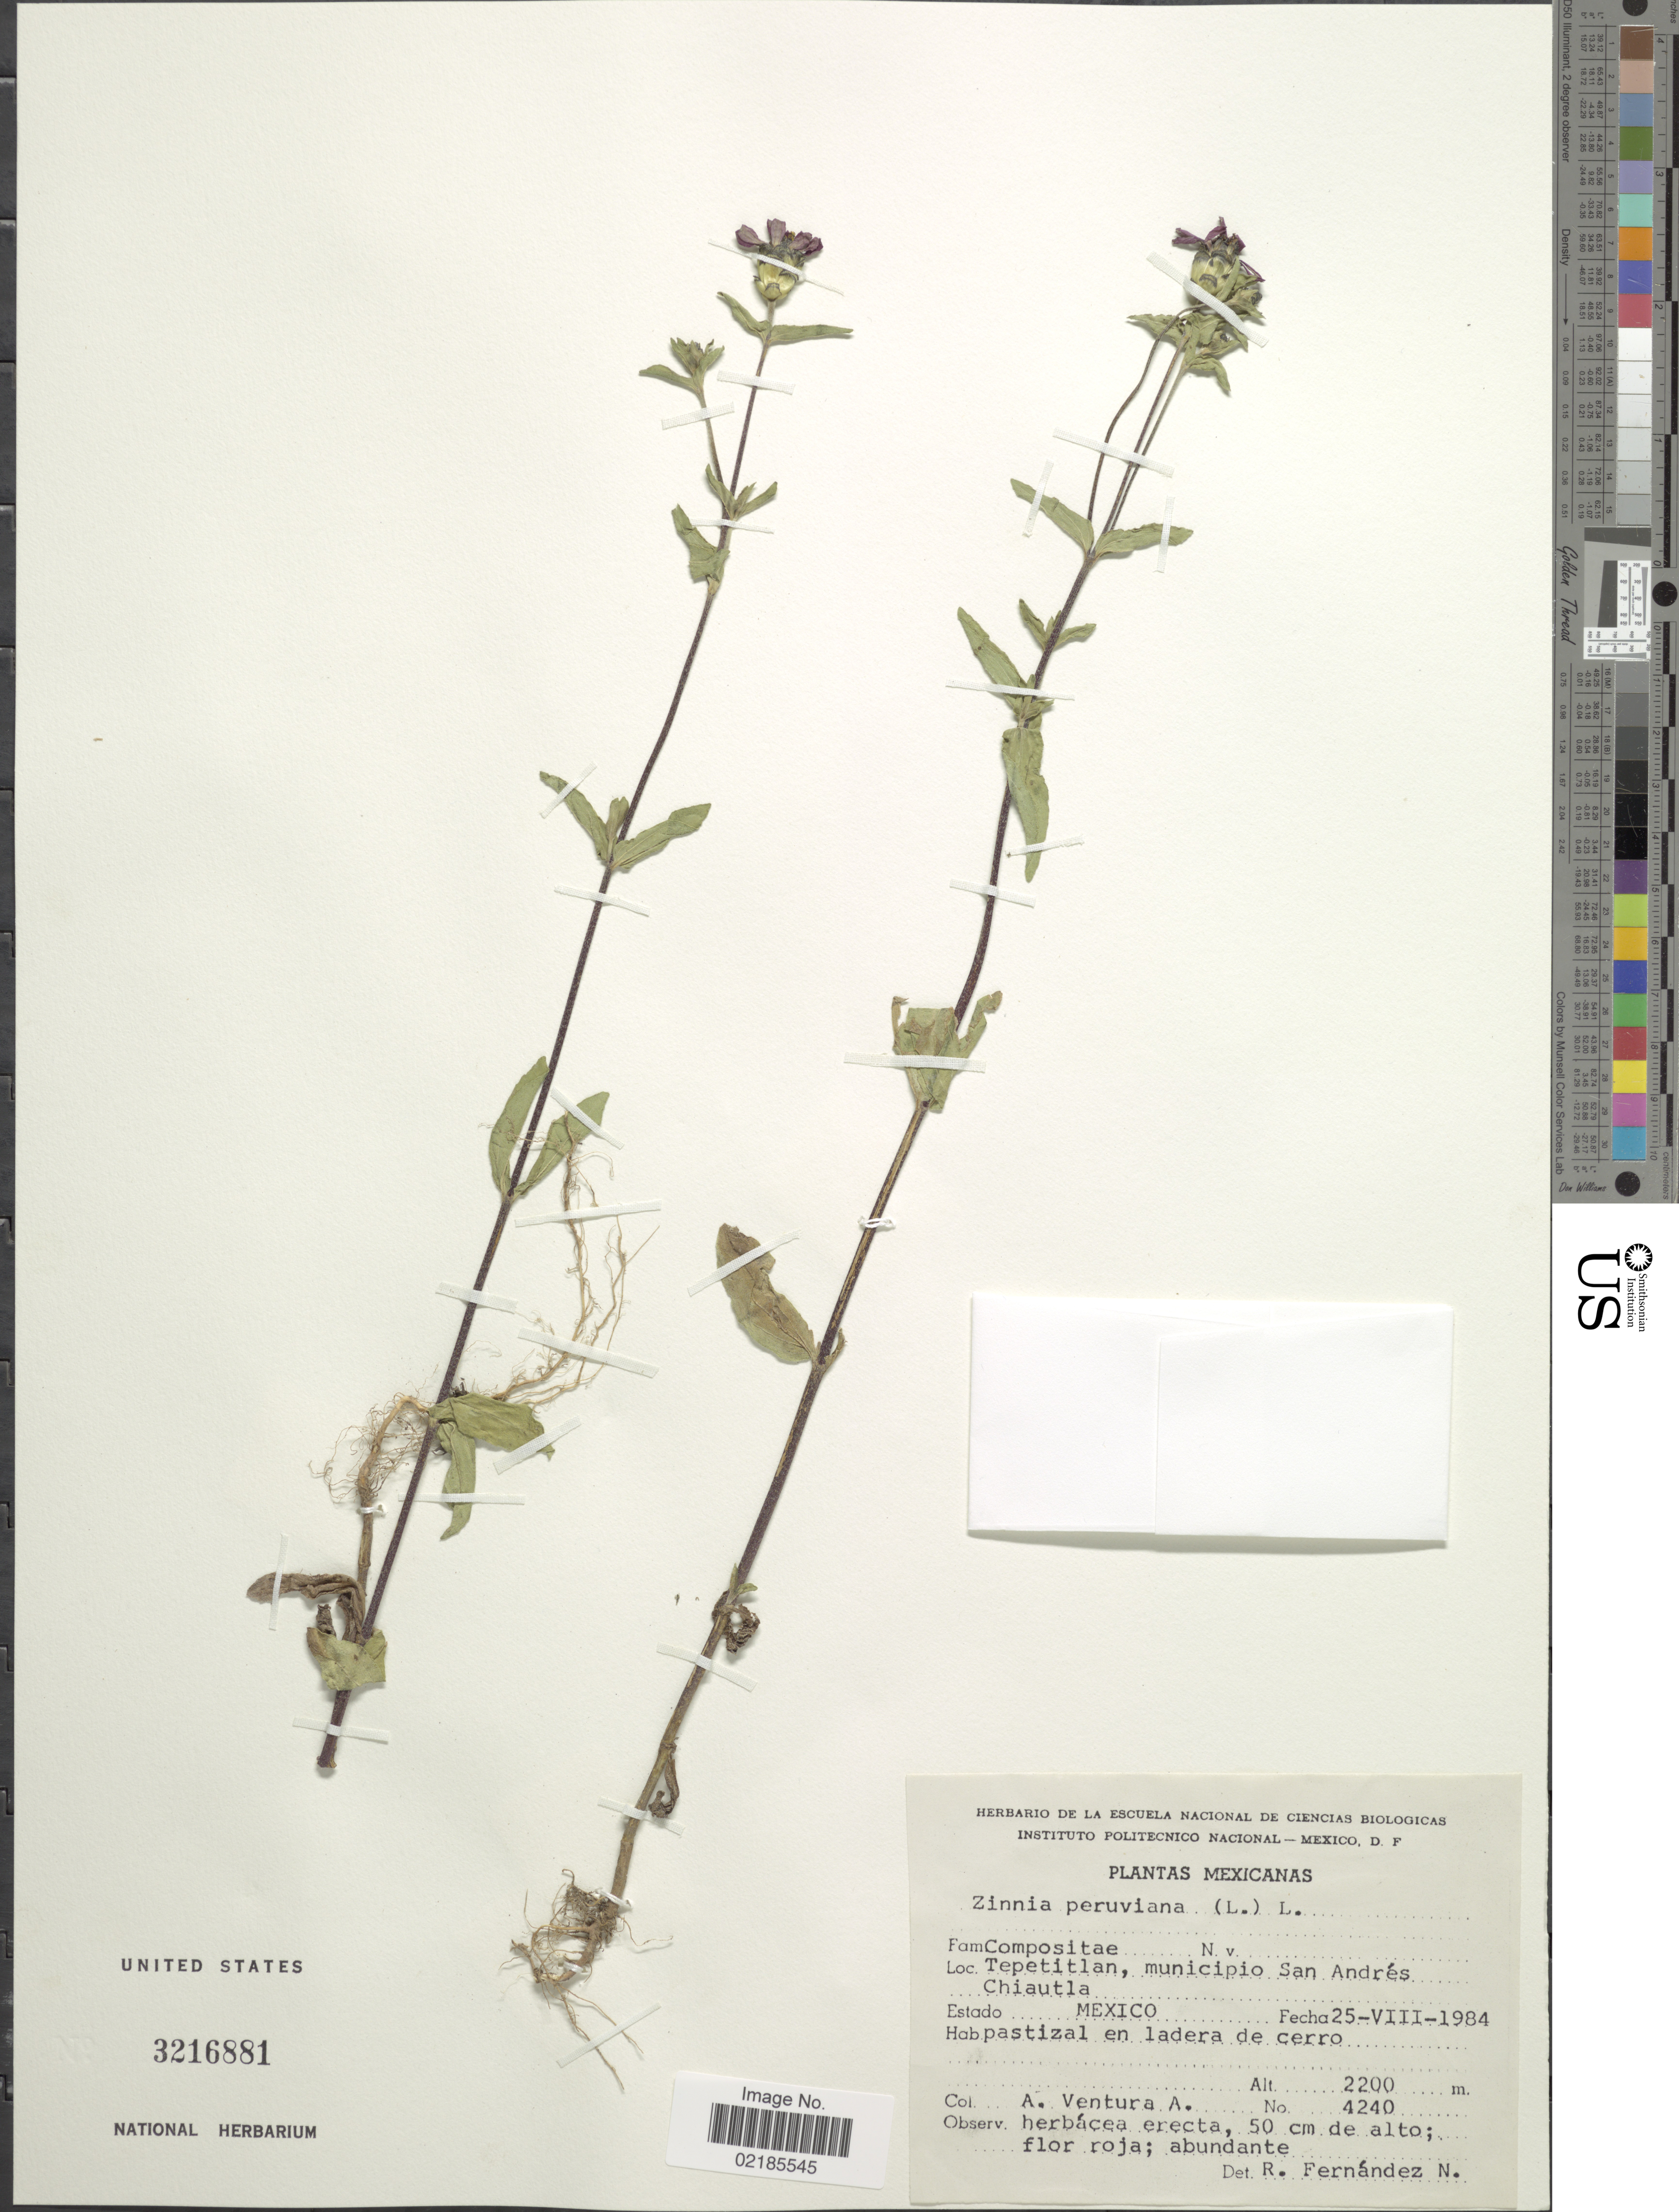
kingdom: Plantae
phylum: Tracheophyta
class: Magnoliopsida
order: Asterales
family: Asteraceae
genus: Zinnia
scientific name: Zinnia peruviana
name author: (L.) L.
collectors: A. Ventura A.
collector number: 4240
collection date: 1984-08-25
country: Mexico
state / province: México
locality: Tepetitlan, Municipio San Andres, Chiautla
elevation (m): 2200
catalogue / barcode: US 3216881